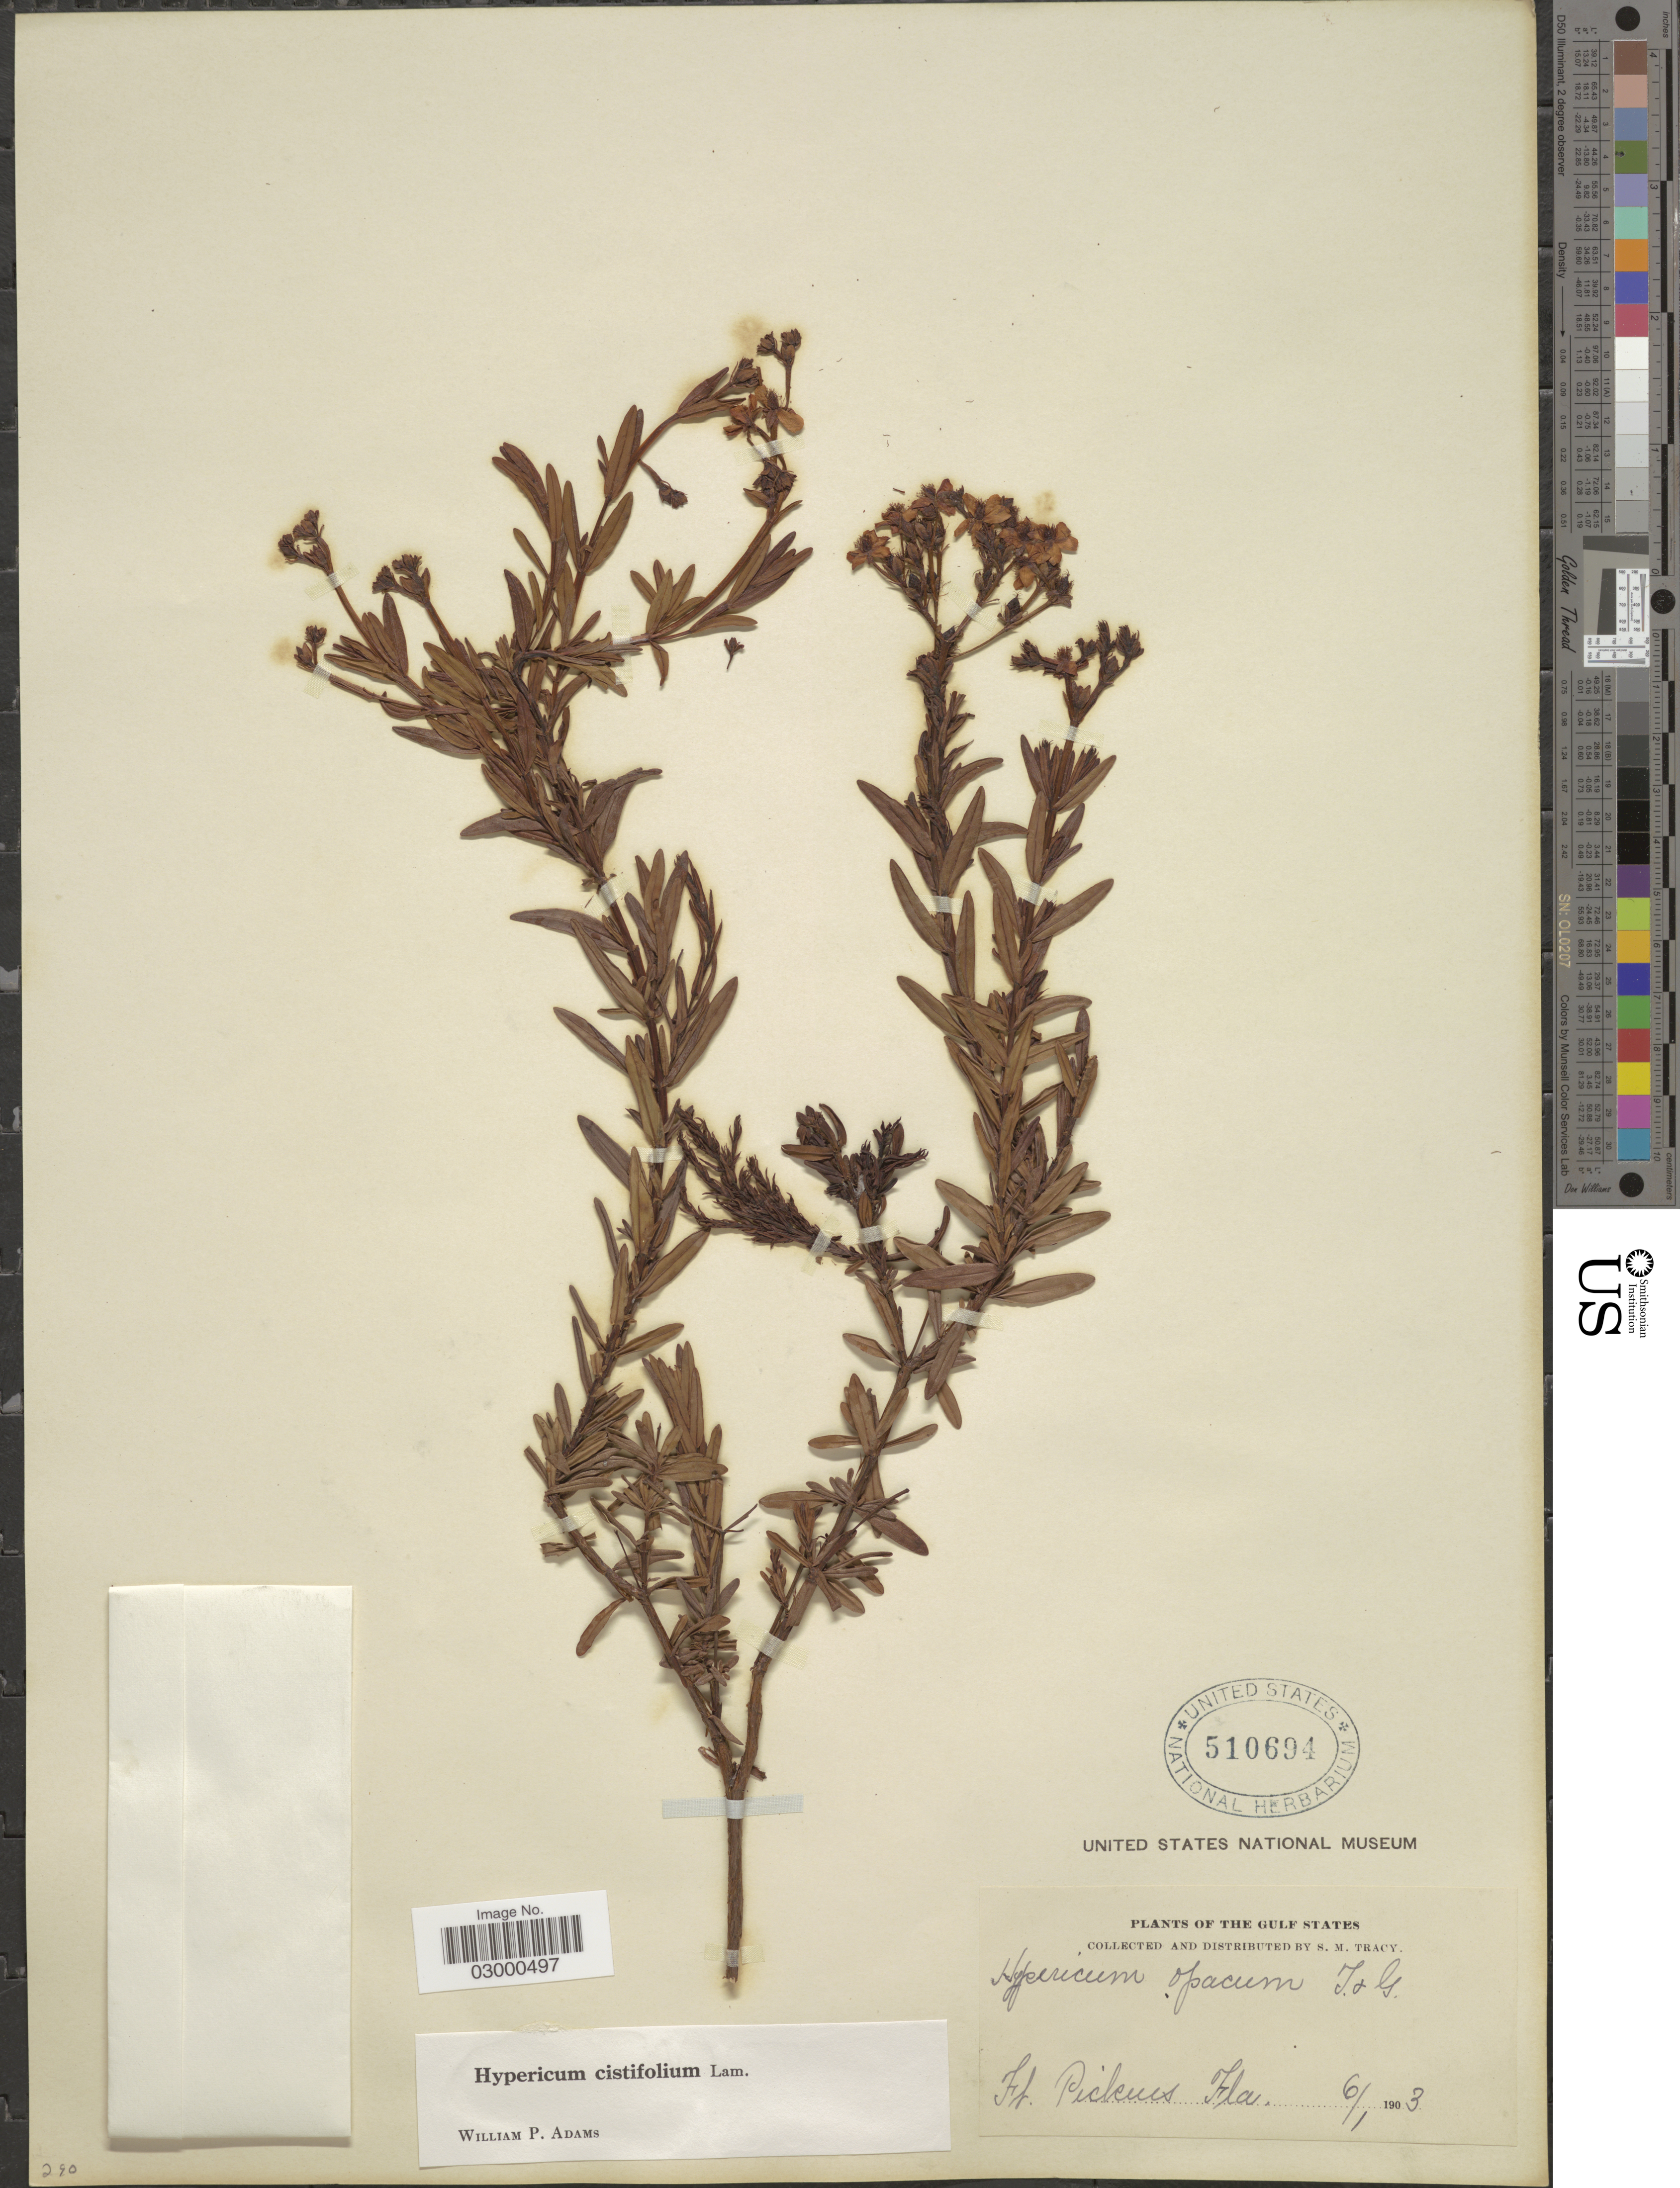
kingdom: Plantae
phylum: Tracheophyta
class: Magnoliopsida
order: Malpighiales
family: Hypericaceae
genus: Hypericum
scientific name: Hypericum cistifolium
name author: Lam.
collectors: S. M. Tracy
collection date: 1903-06-01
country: United States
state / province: Florida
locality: The Gulf States, Ft. Pickens.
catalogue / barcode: US 510694